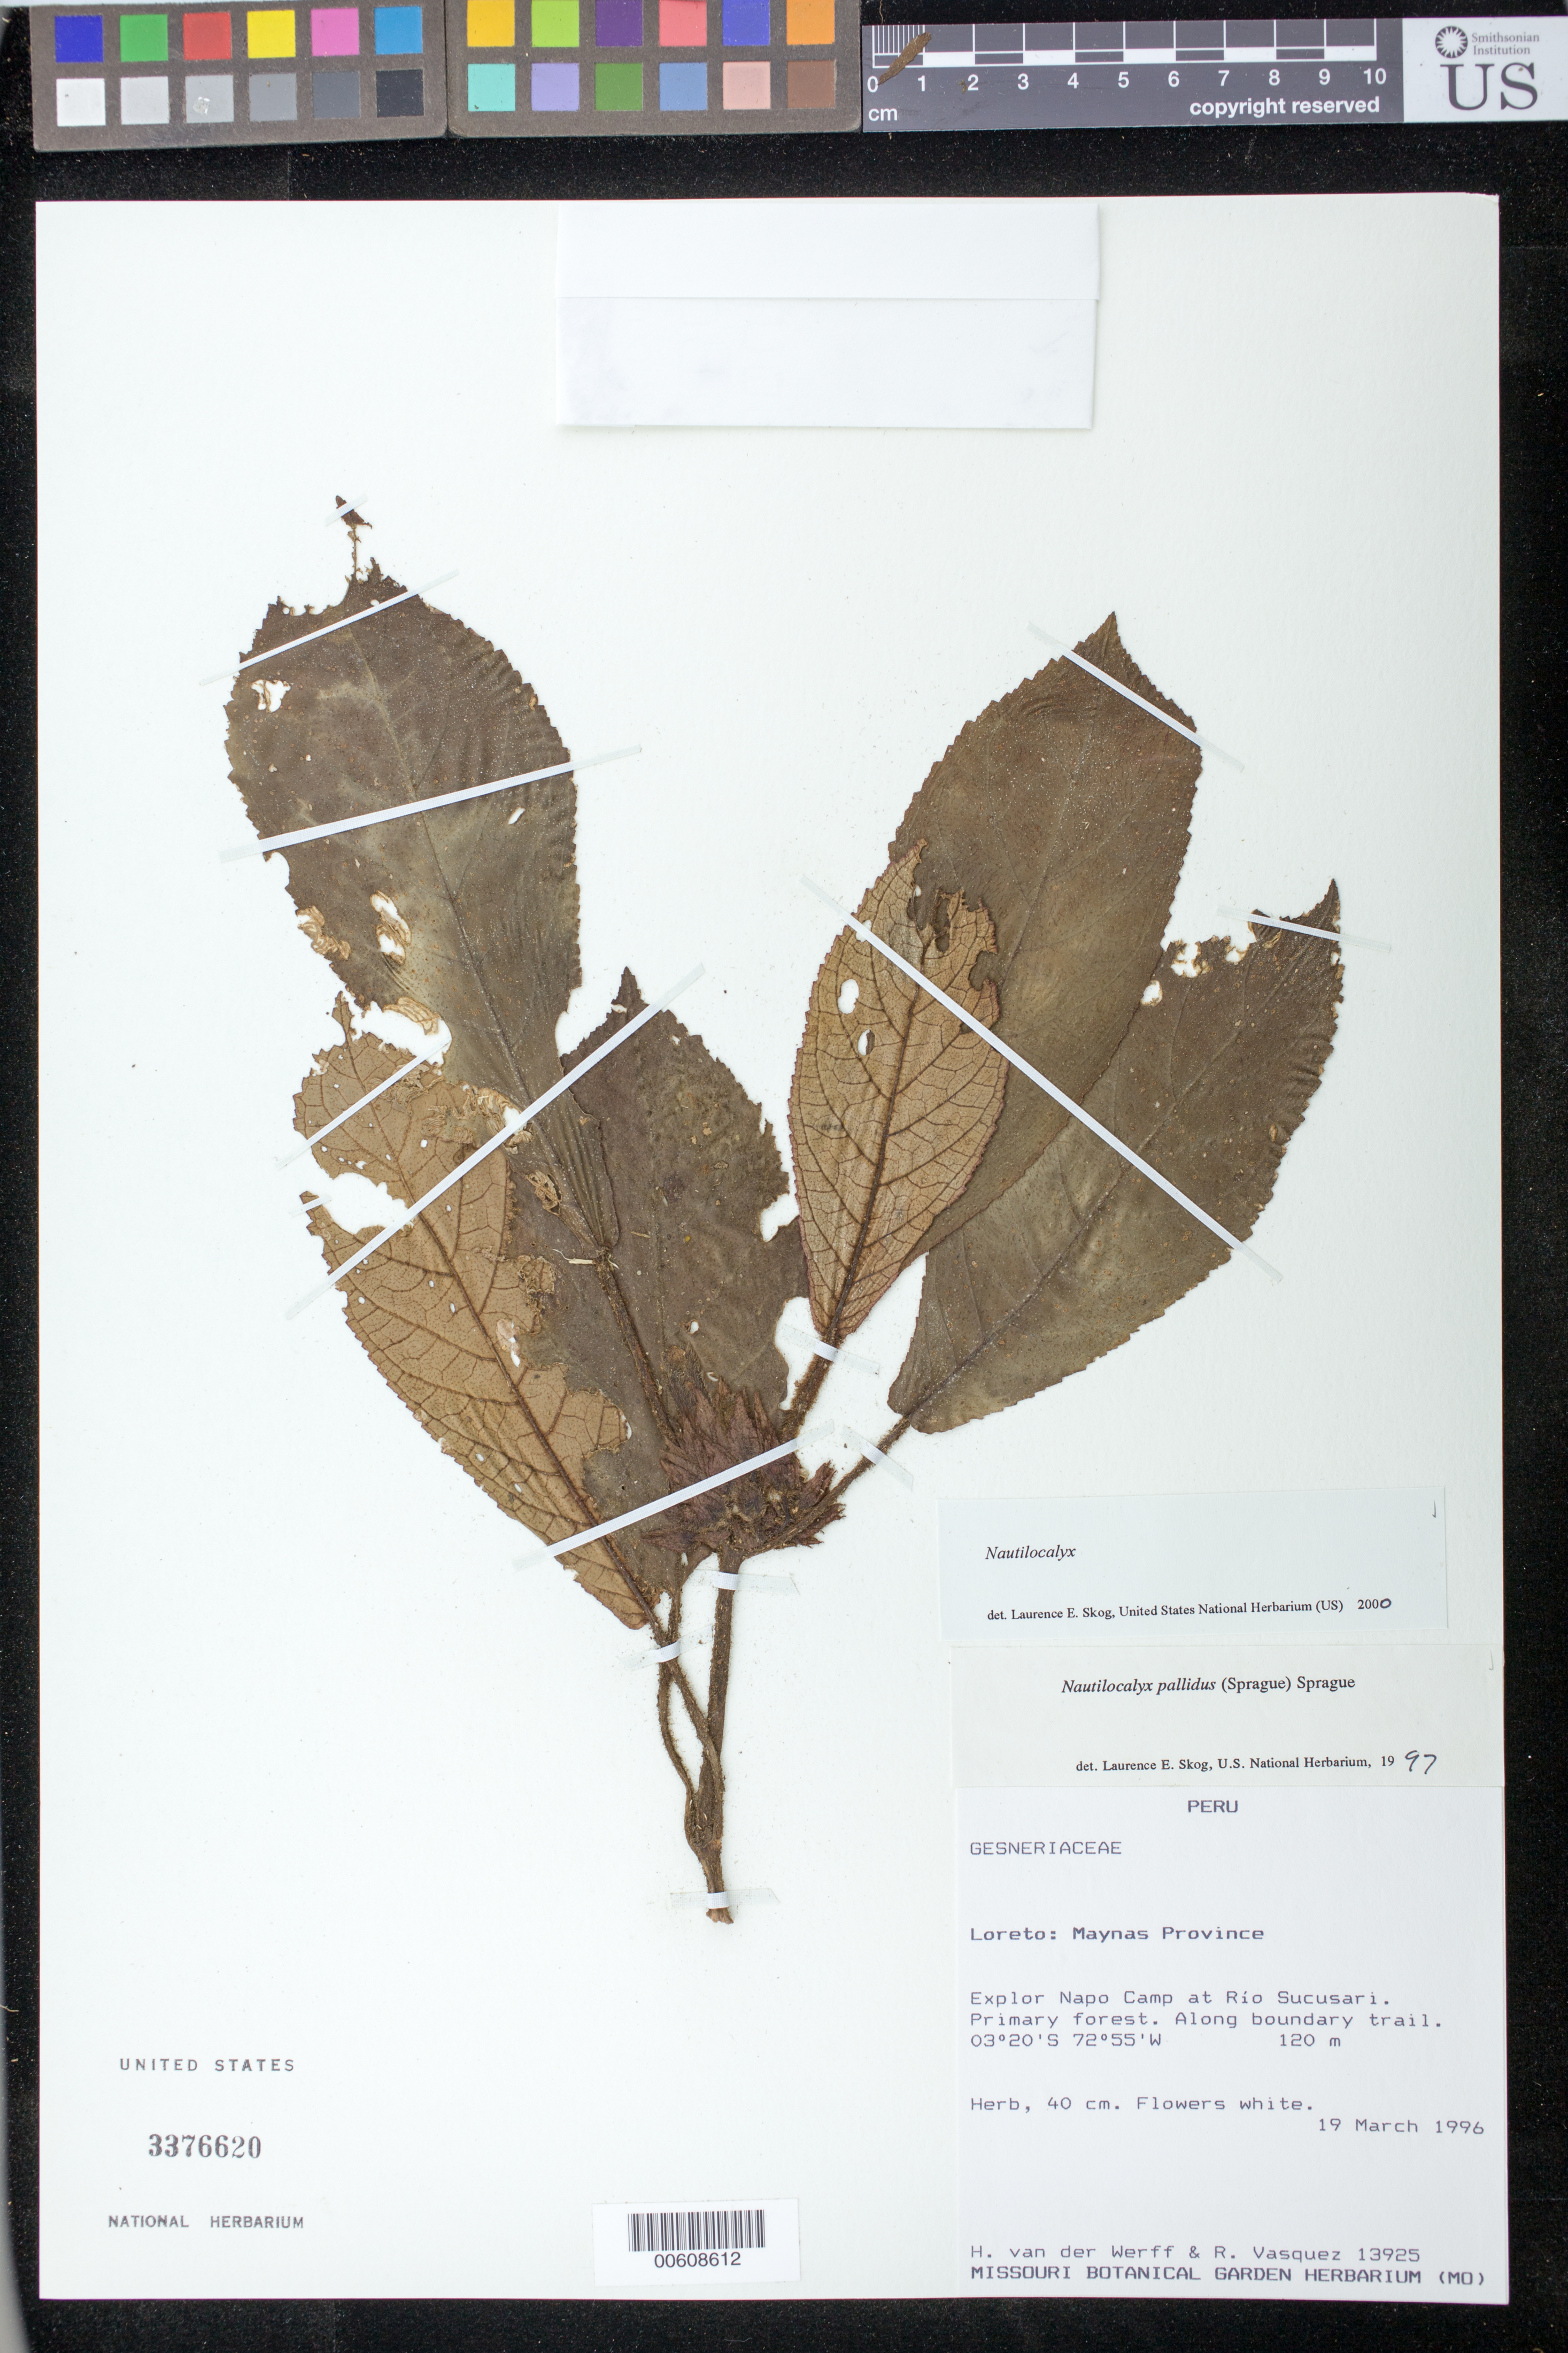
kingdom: Plantae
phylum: Tracheophyta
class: Magnoliopsida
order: Lamiales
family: Gesneriaceae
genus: Nautilocalyx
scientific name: Nautilocalyx sp.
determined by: Clark, J. L., (SEL), The Marie Selby Botanical Garden (UNITED STATES)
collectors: H. van der Werff & R. Vásquez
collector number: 13925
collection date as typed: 19 Mar 1996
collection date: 1996-03-19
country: Peru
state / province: Loreto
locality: Prov. Maynas; Explor Napo Camp at Río Sucusari; along boundary trail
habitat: Primary forest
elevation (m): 120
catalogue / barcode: US 3376620